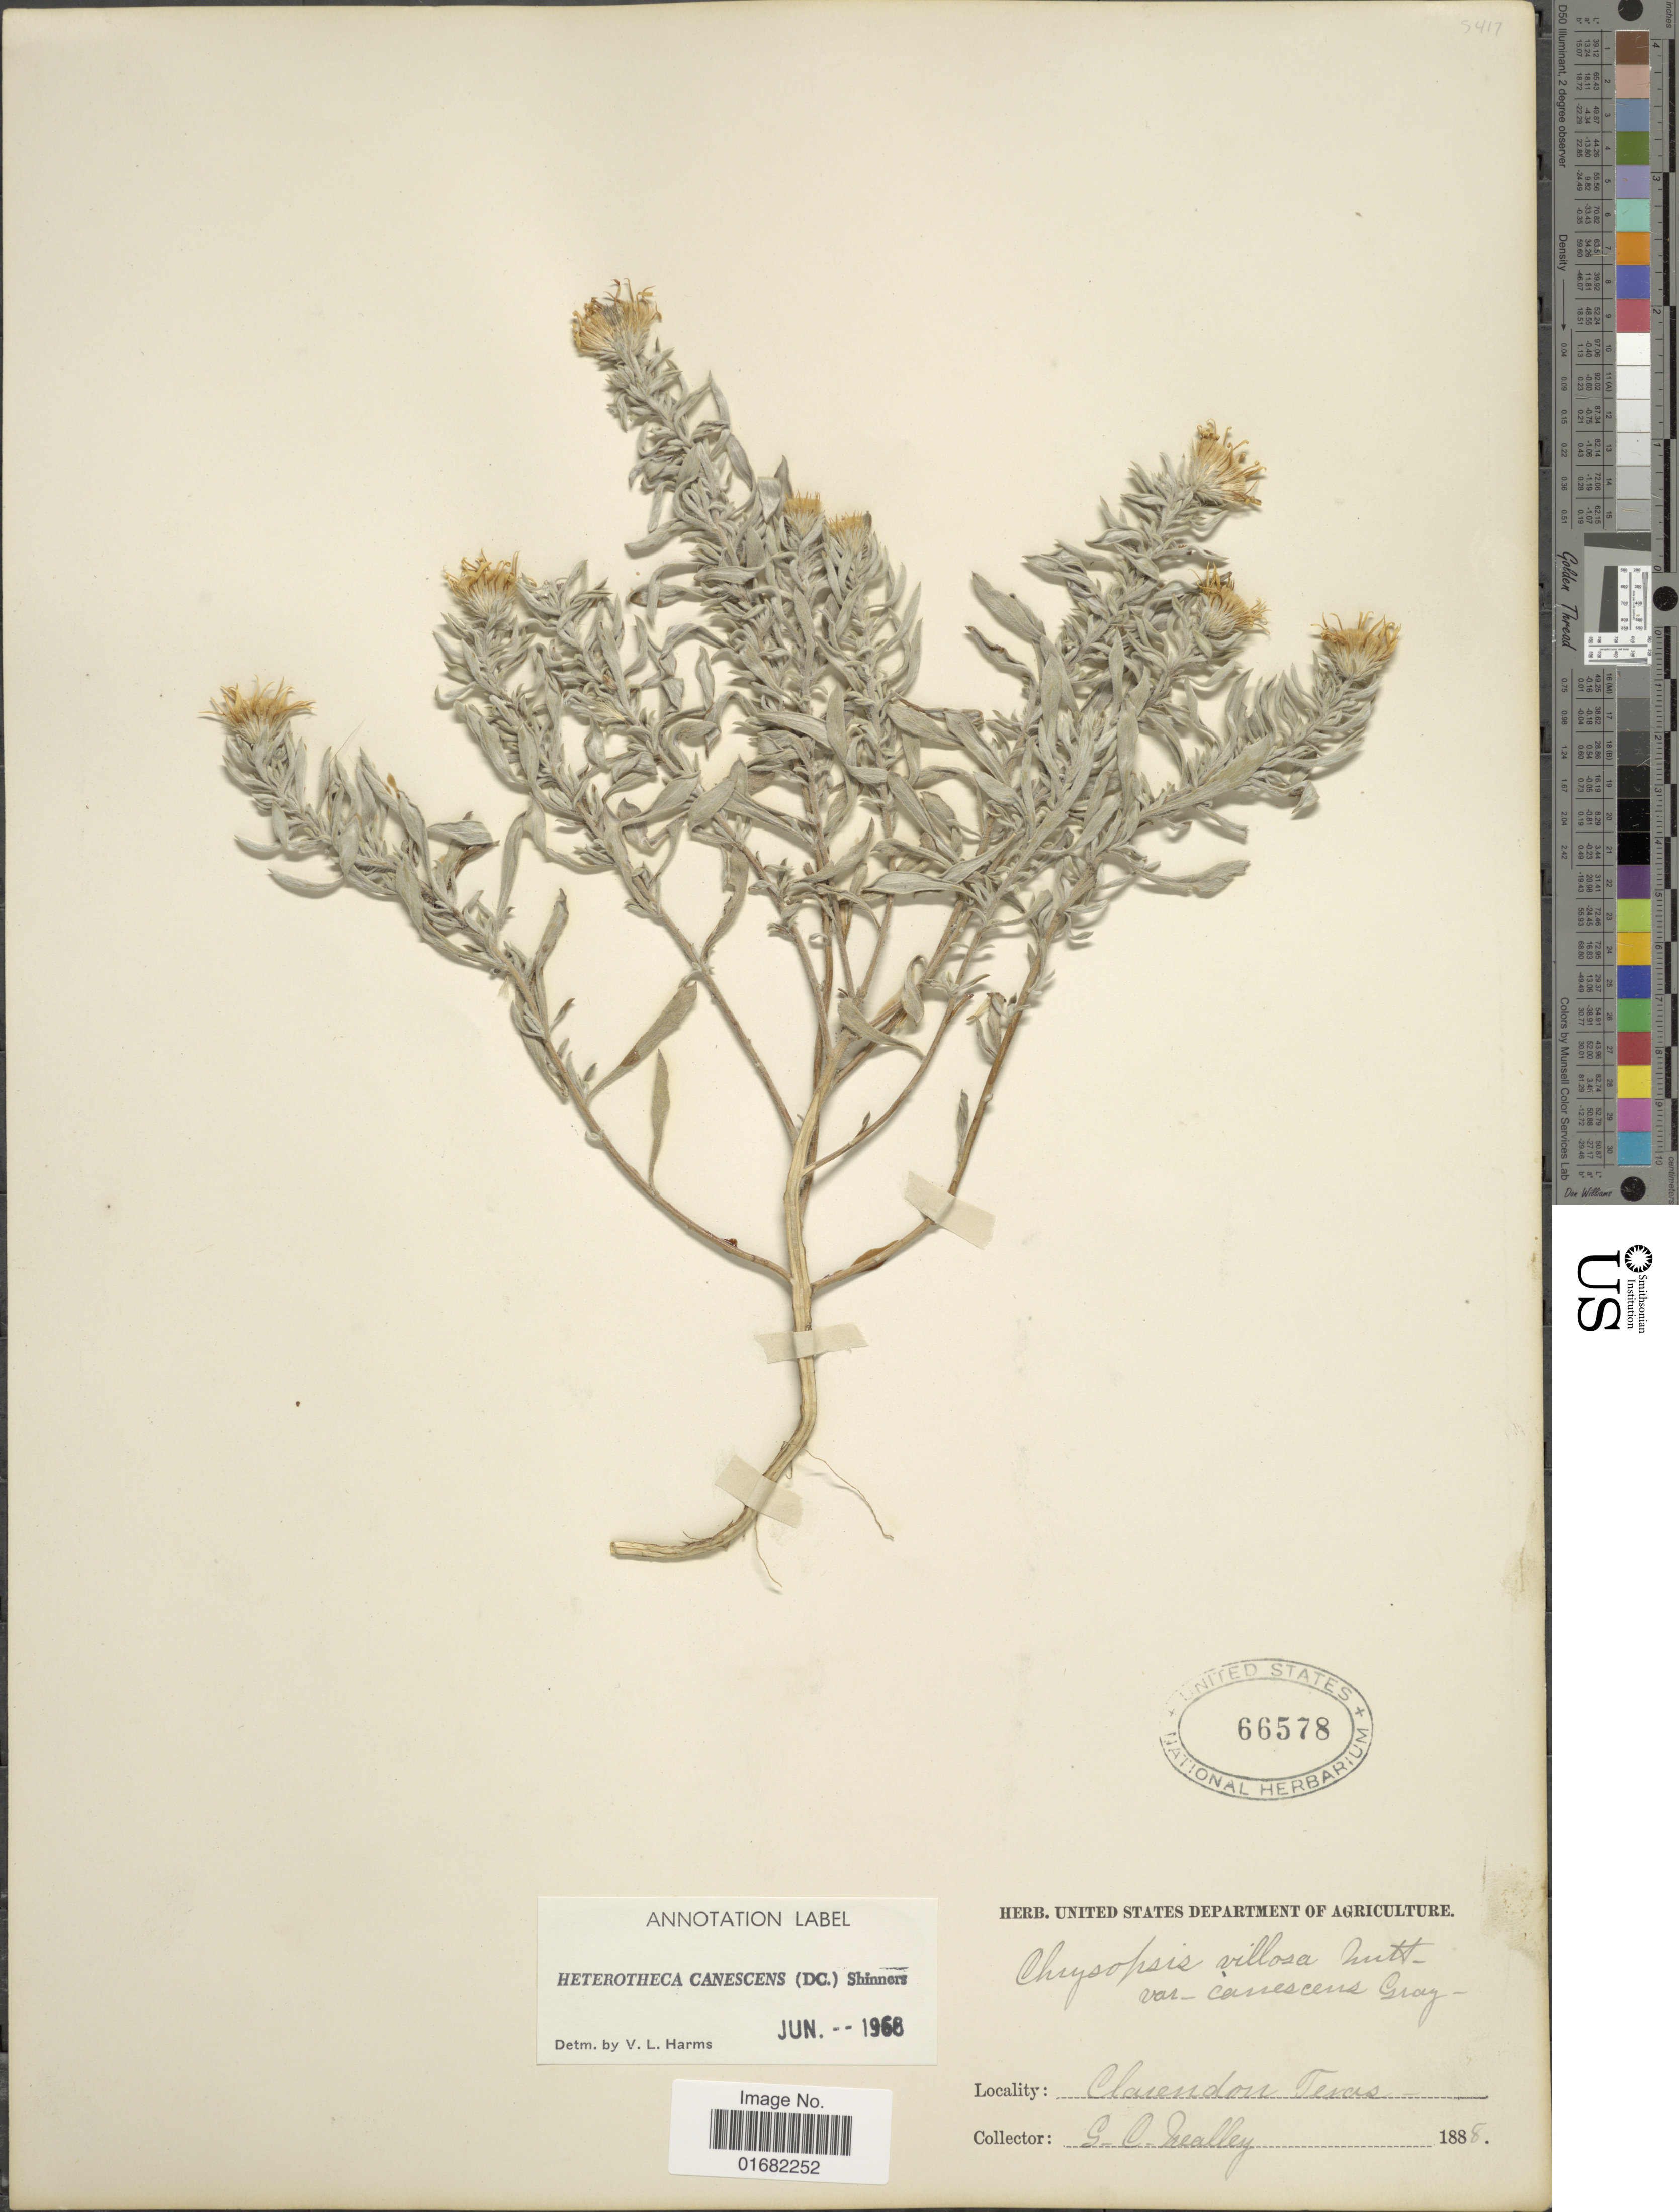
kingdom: Plantae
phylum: Tracheophyta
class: Magnoliopsida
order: Asterales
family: Asteraceae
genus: Heterotheca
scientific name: Heterotheca canescens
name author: (DC.) Shinners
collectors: G. C. Nealley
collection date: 1888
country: United States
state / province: Texas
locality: Clarendon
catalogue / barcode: US 66578